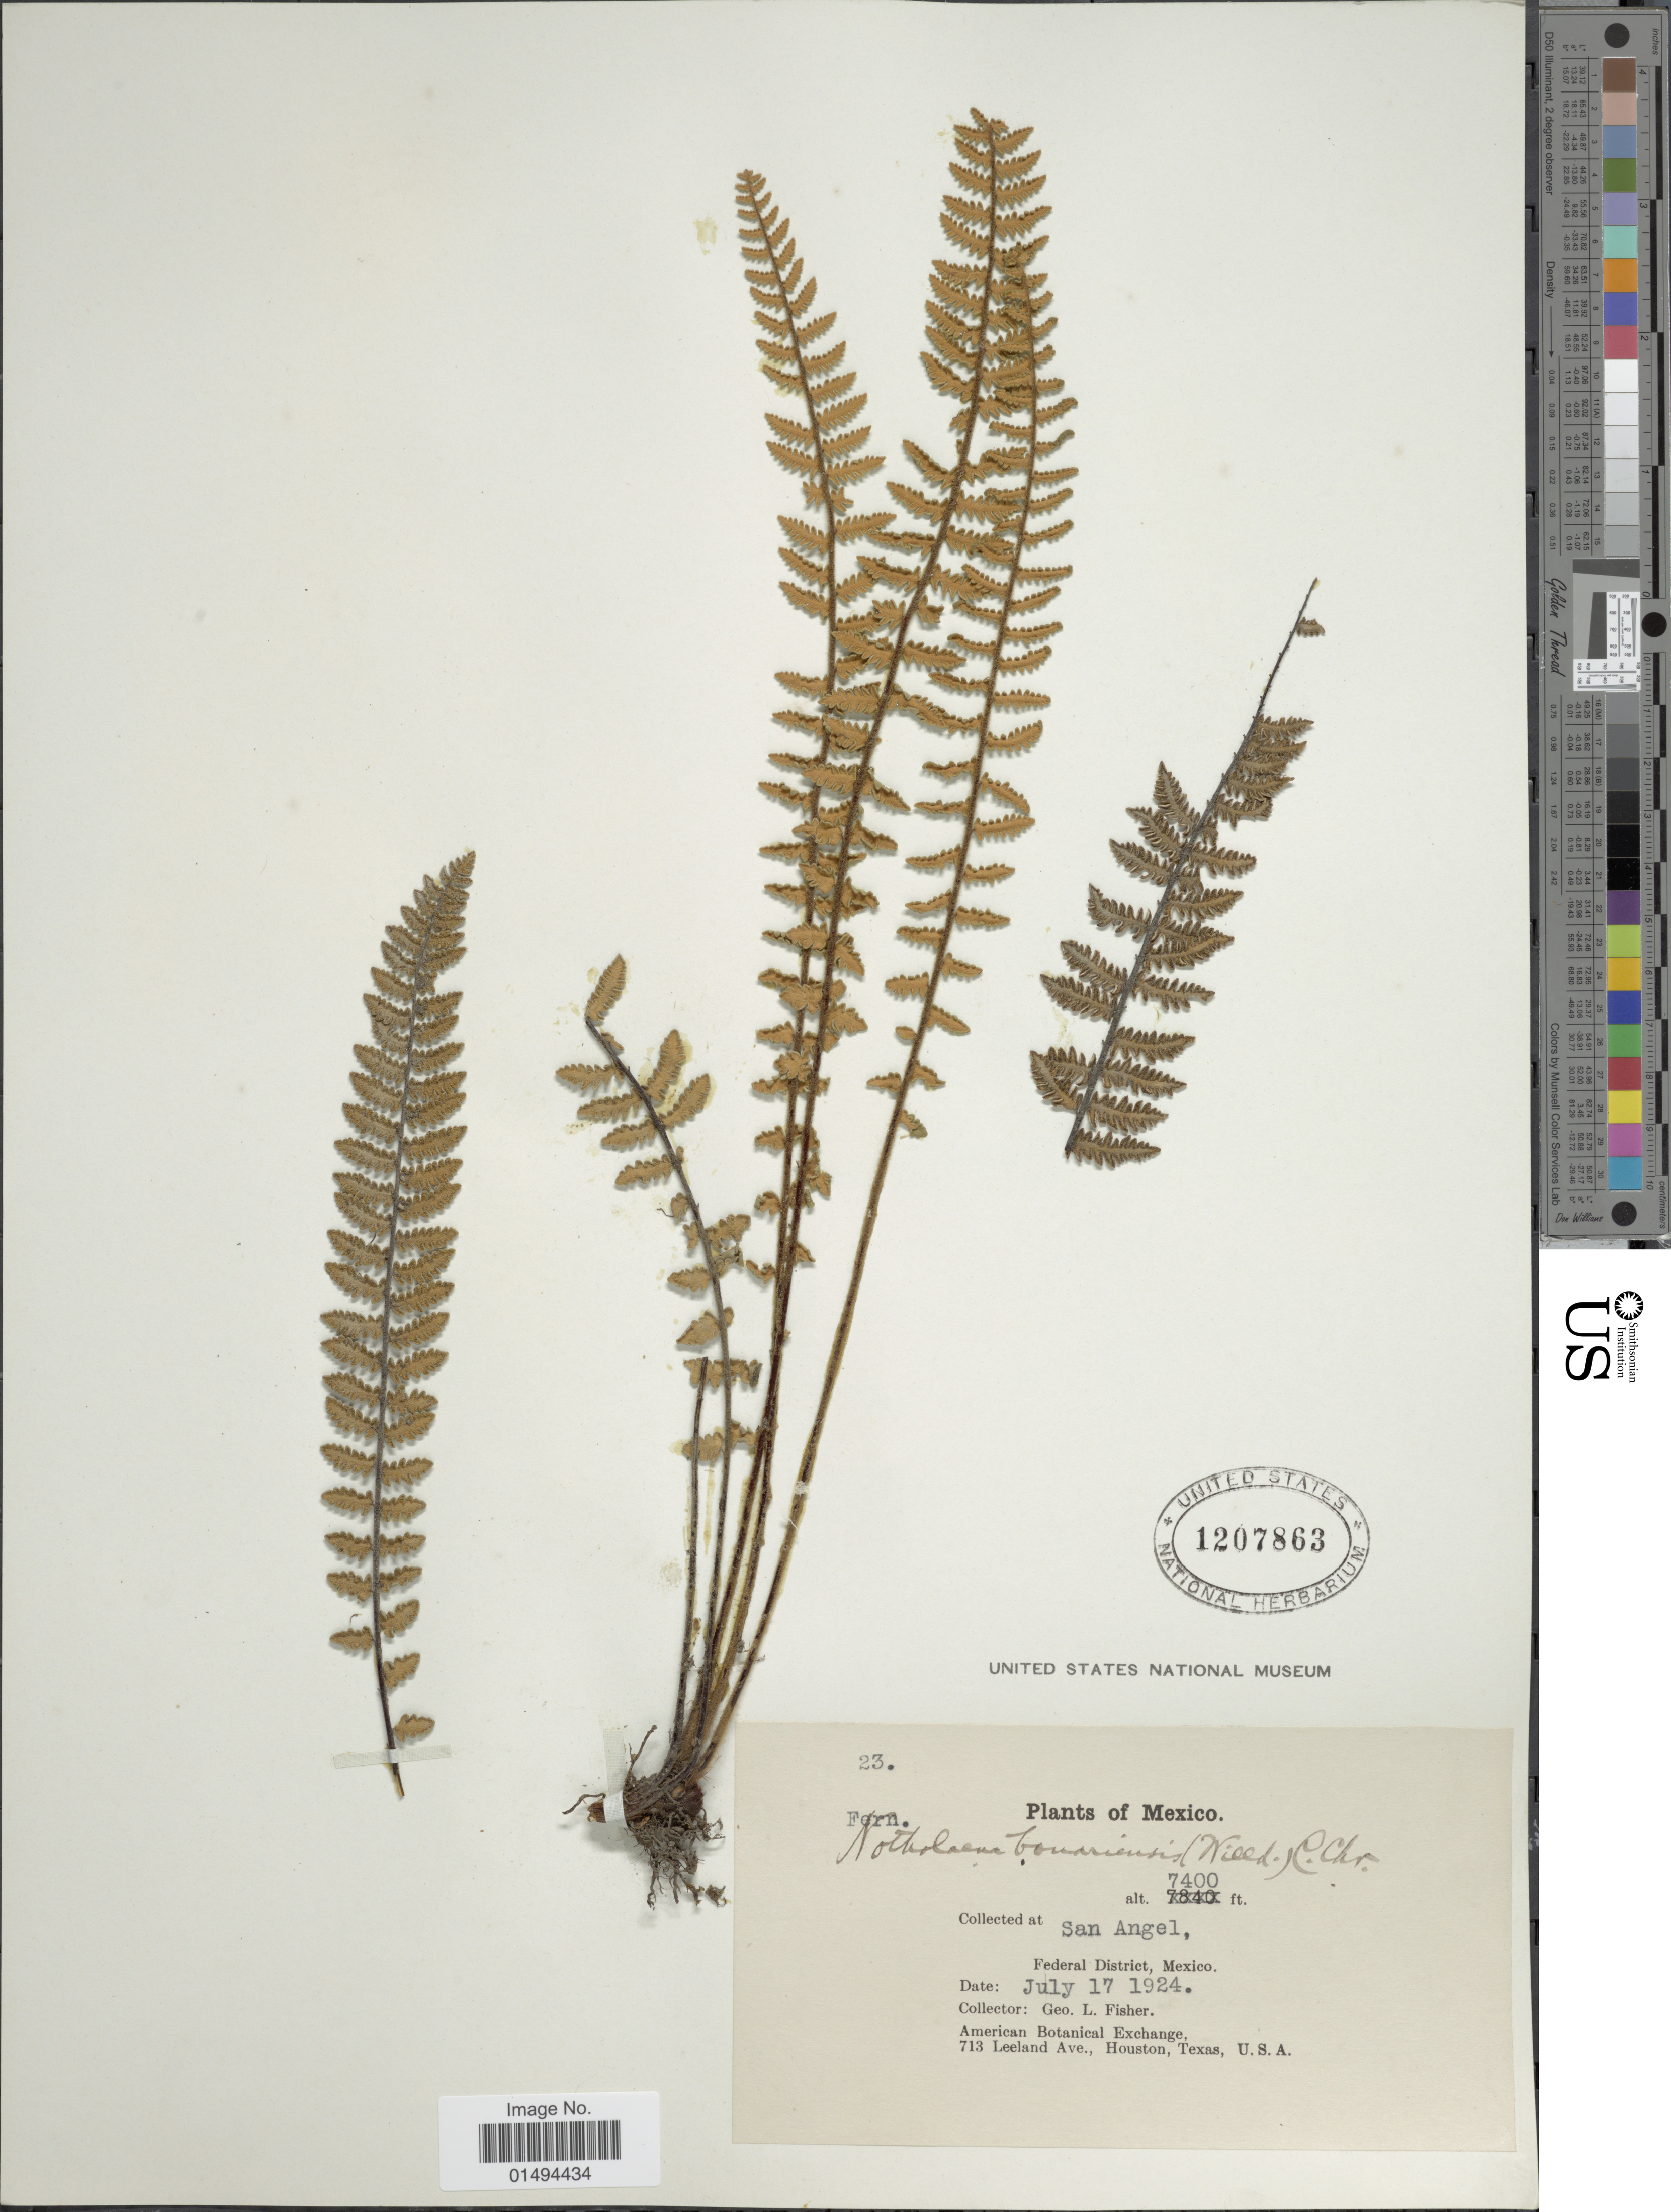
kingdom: Plantae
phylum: Tracheophyta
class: Polypodiopsida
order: Polypodiales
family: Pteridaceae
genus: Myriopteris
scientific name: Myriopteris aurea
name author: (Poir.) Grusz & Windham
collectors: G. L. Fisher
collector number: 23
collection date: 1924-07-17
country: Mexico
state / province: Distrito Federal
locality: San Angel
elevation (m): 2256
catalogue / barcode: US 1207863